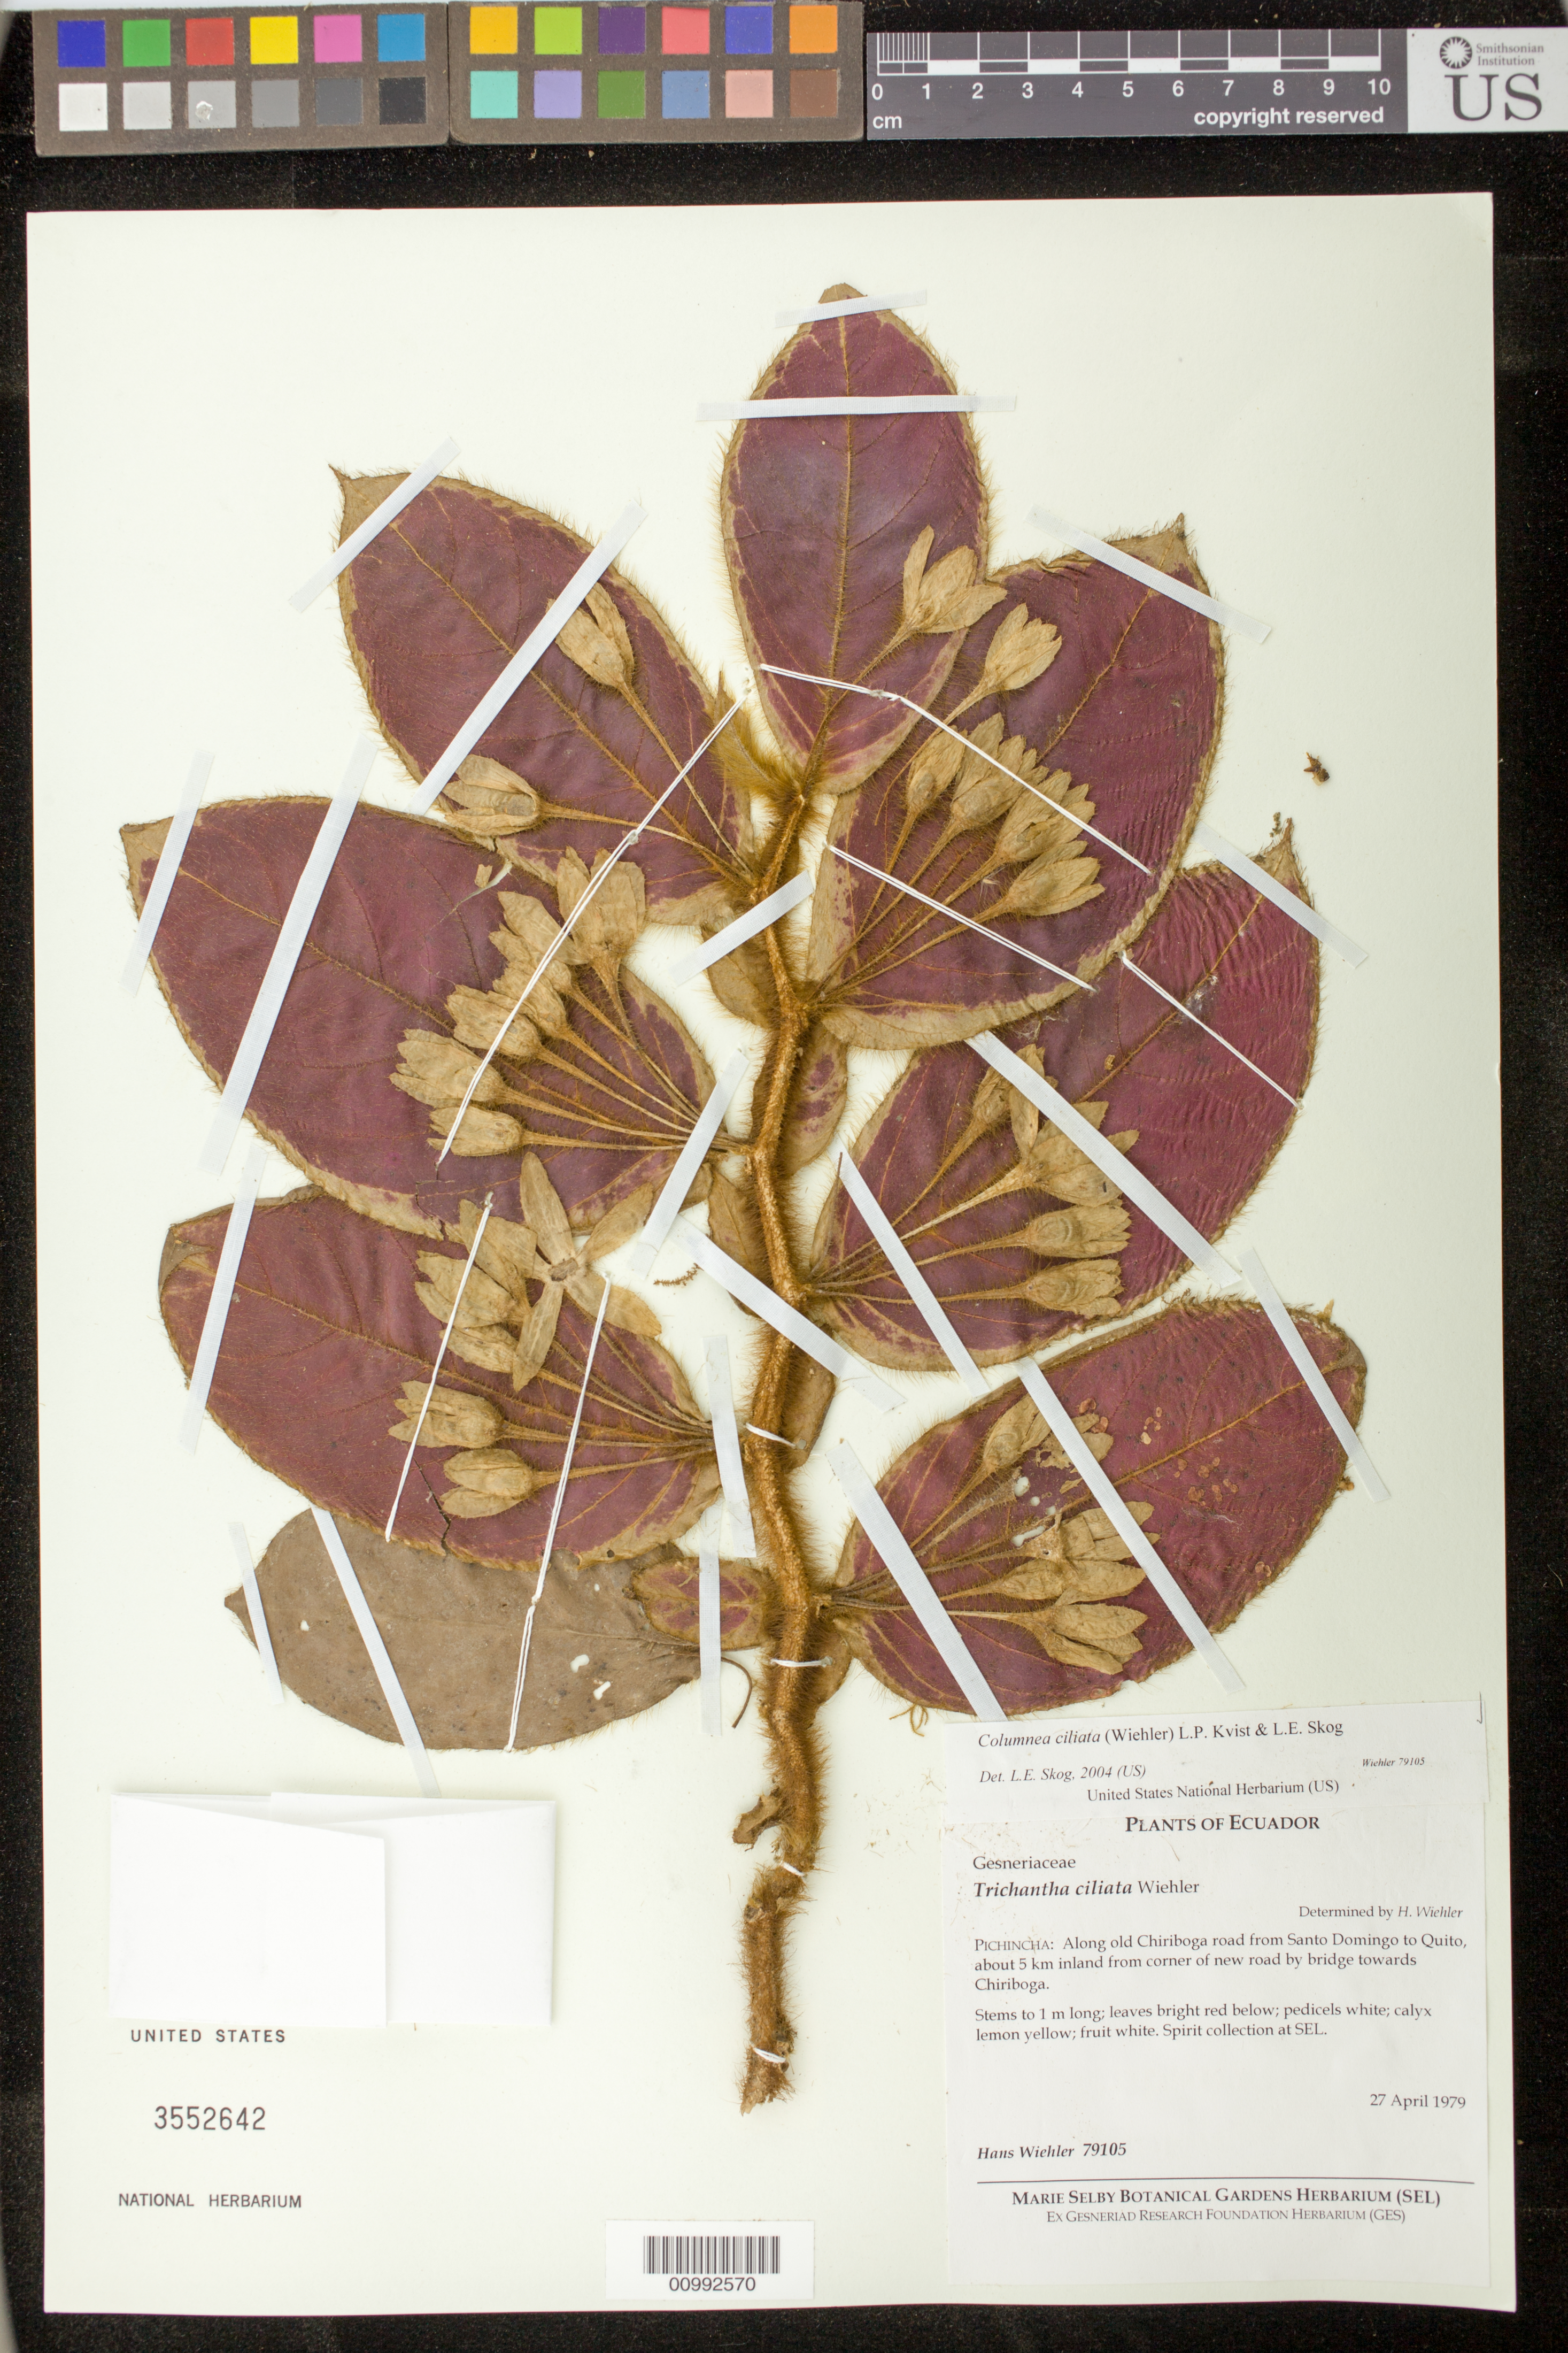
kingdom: Plantae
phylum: Tracheophyta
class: Magnoliopsida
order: Lamiales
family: Gesneriaceae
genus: Columnea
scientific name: Columnea ciliata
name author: (Wiehler) L.P. Kvist & L.E. Skog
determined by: Skog, Laurence E.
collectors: H. J. Wiehler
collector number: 79105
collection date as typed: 27 Apr 1979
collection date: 1979-04-27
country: Ecuador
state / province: Pichincha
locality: Pichincha: along old Chiriboga road from Santo Domingo to Quito, about 5 km inland from corner of new road by bridge towards Chiriboga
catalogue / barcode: US 3552642